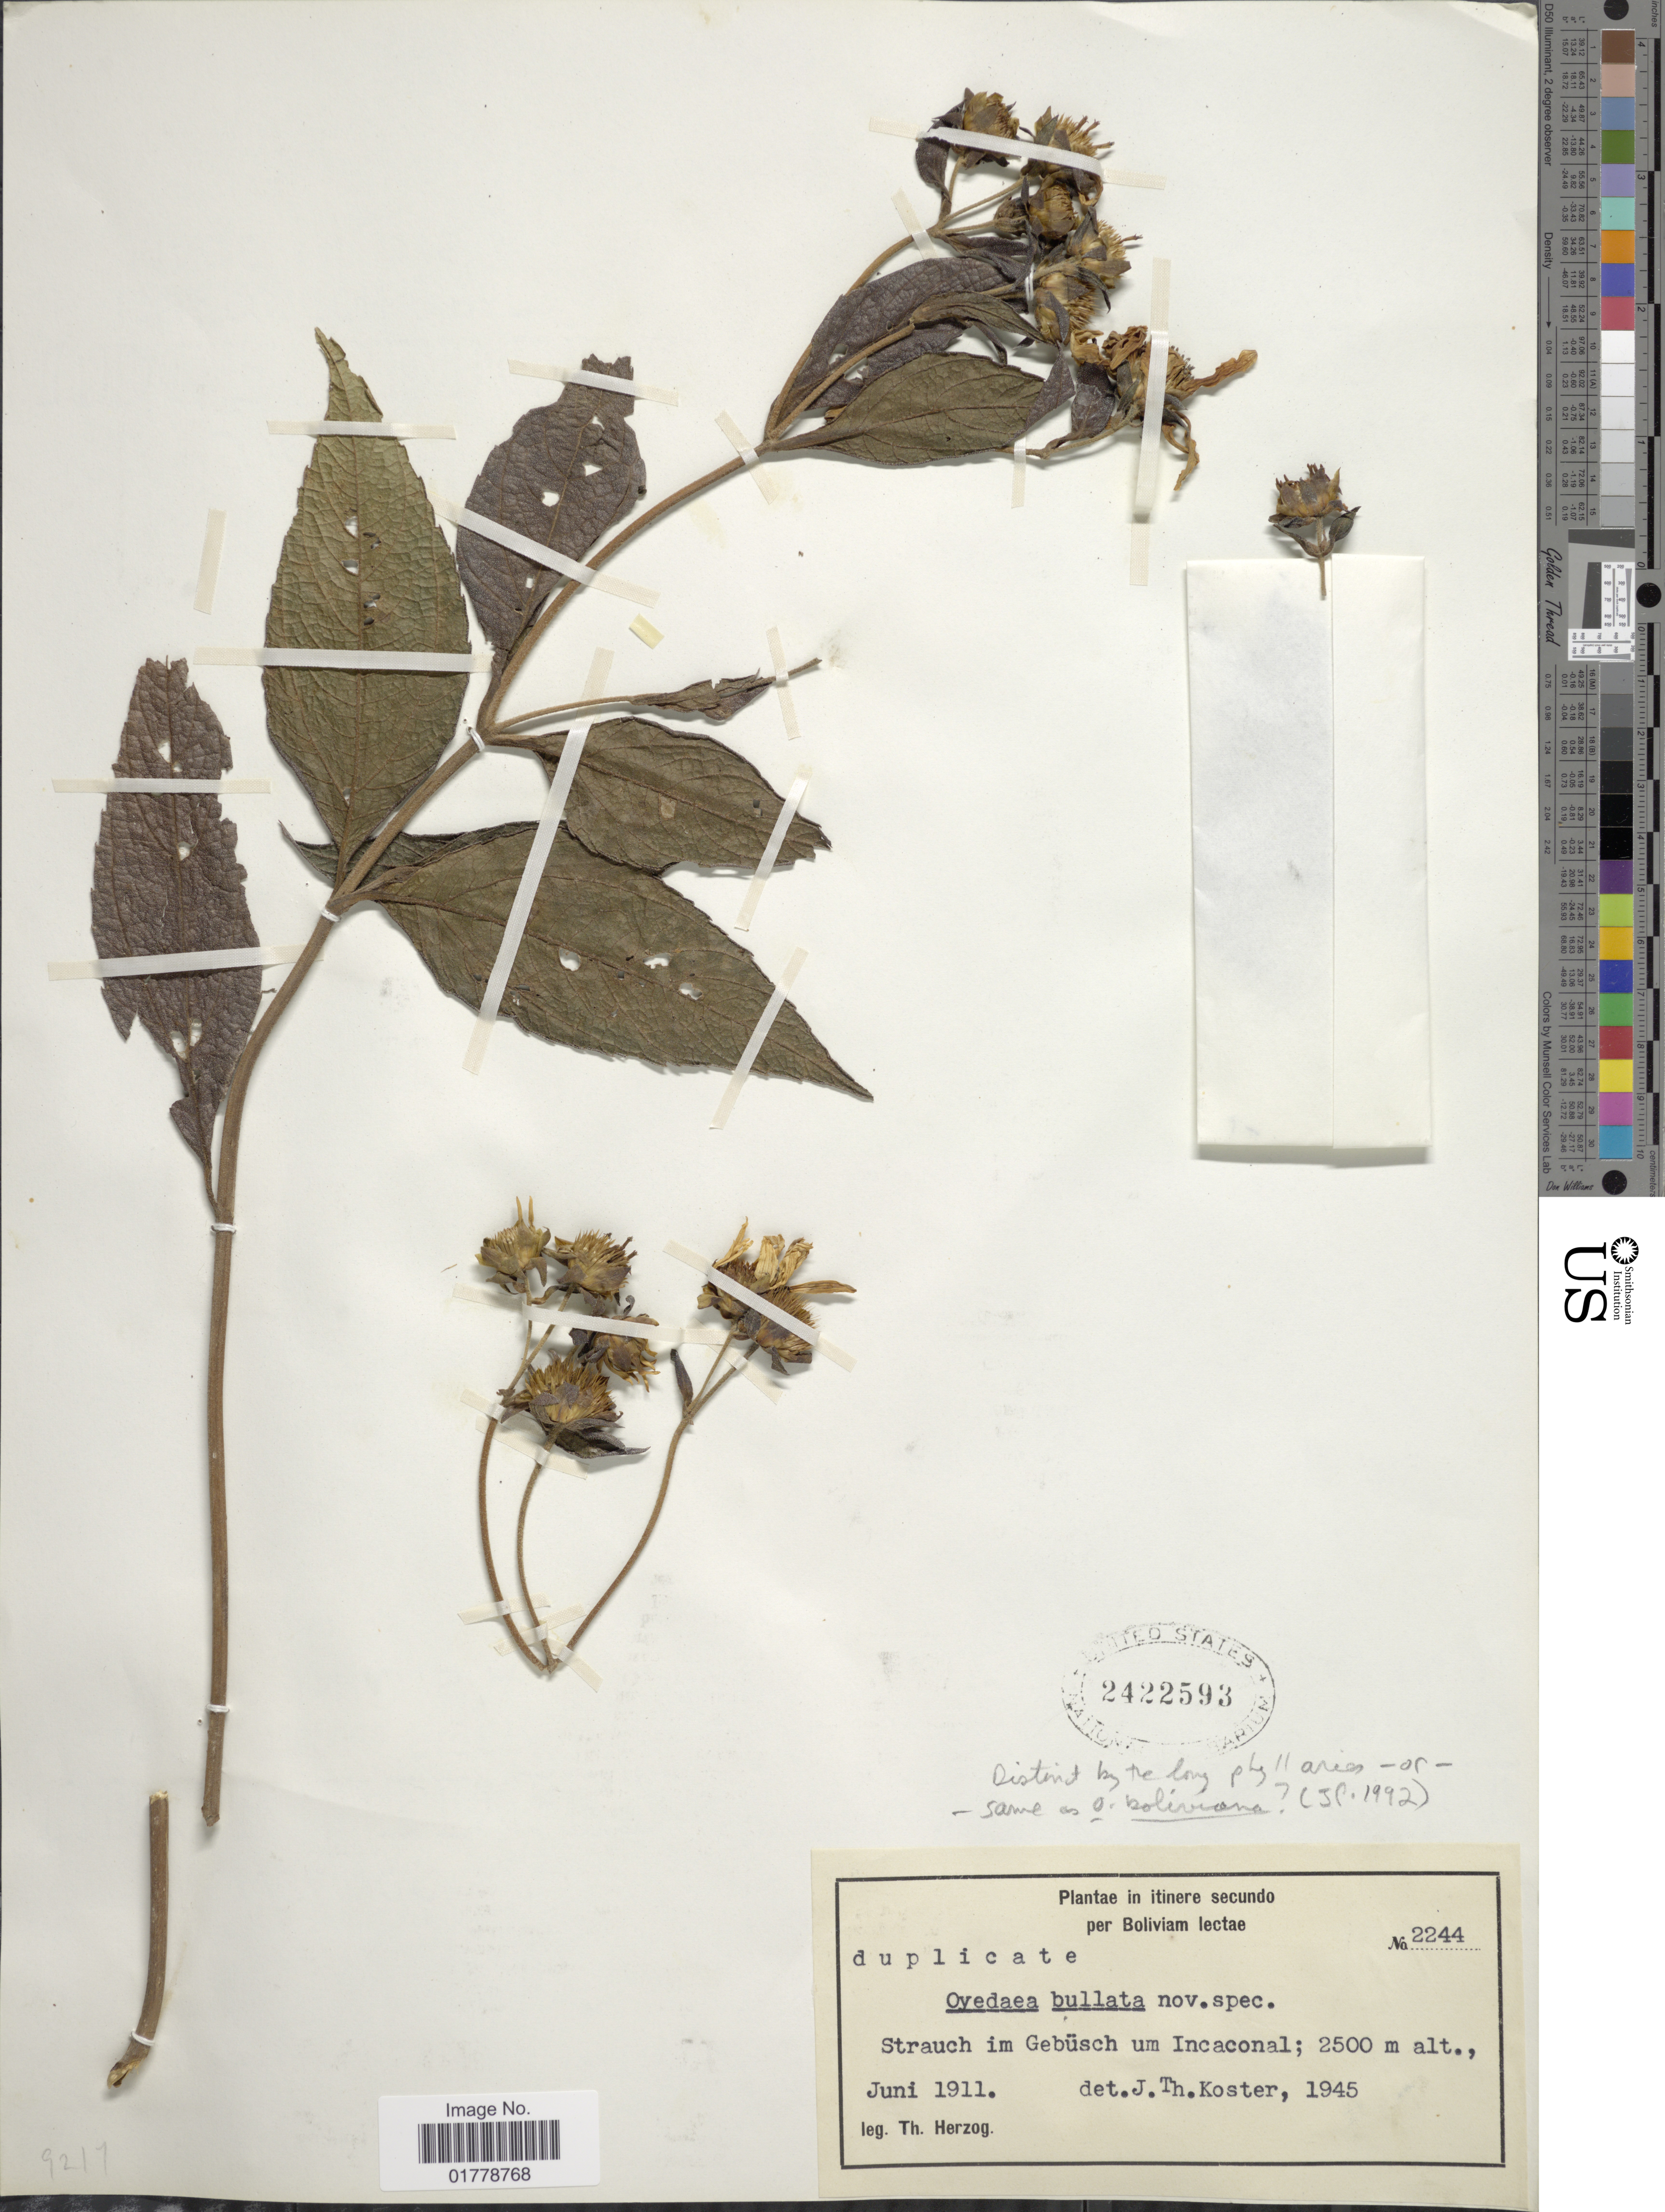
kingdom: Plantae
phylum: Tracheophyta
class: Magnoliopsida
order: Asterales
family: Asteraceae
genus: Oyedaea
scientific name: Oyedaea bullata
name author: J. Kost.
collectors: T. K. J. Herzog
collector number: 2244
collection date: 1911-06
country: Bolivia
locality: Strauch im Gebüsch um Incaconal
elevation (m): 2500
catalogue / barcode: US 2422593